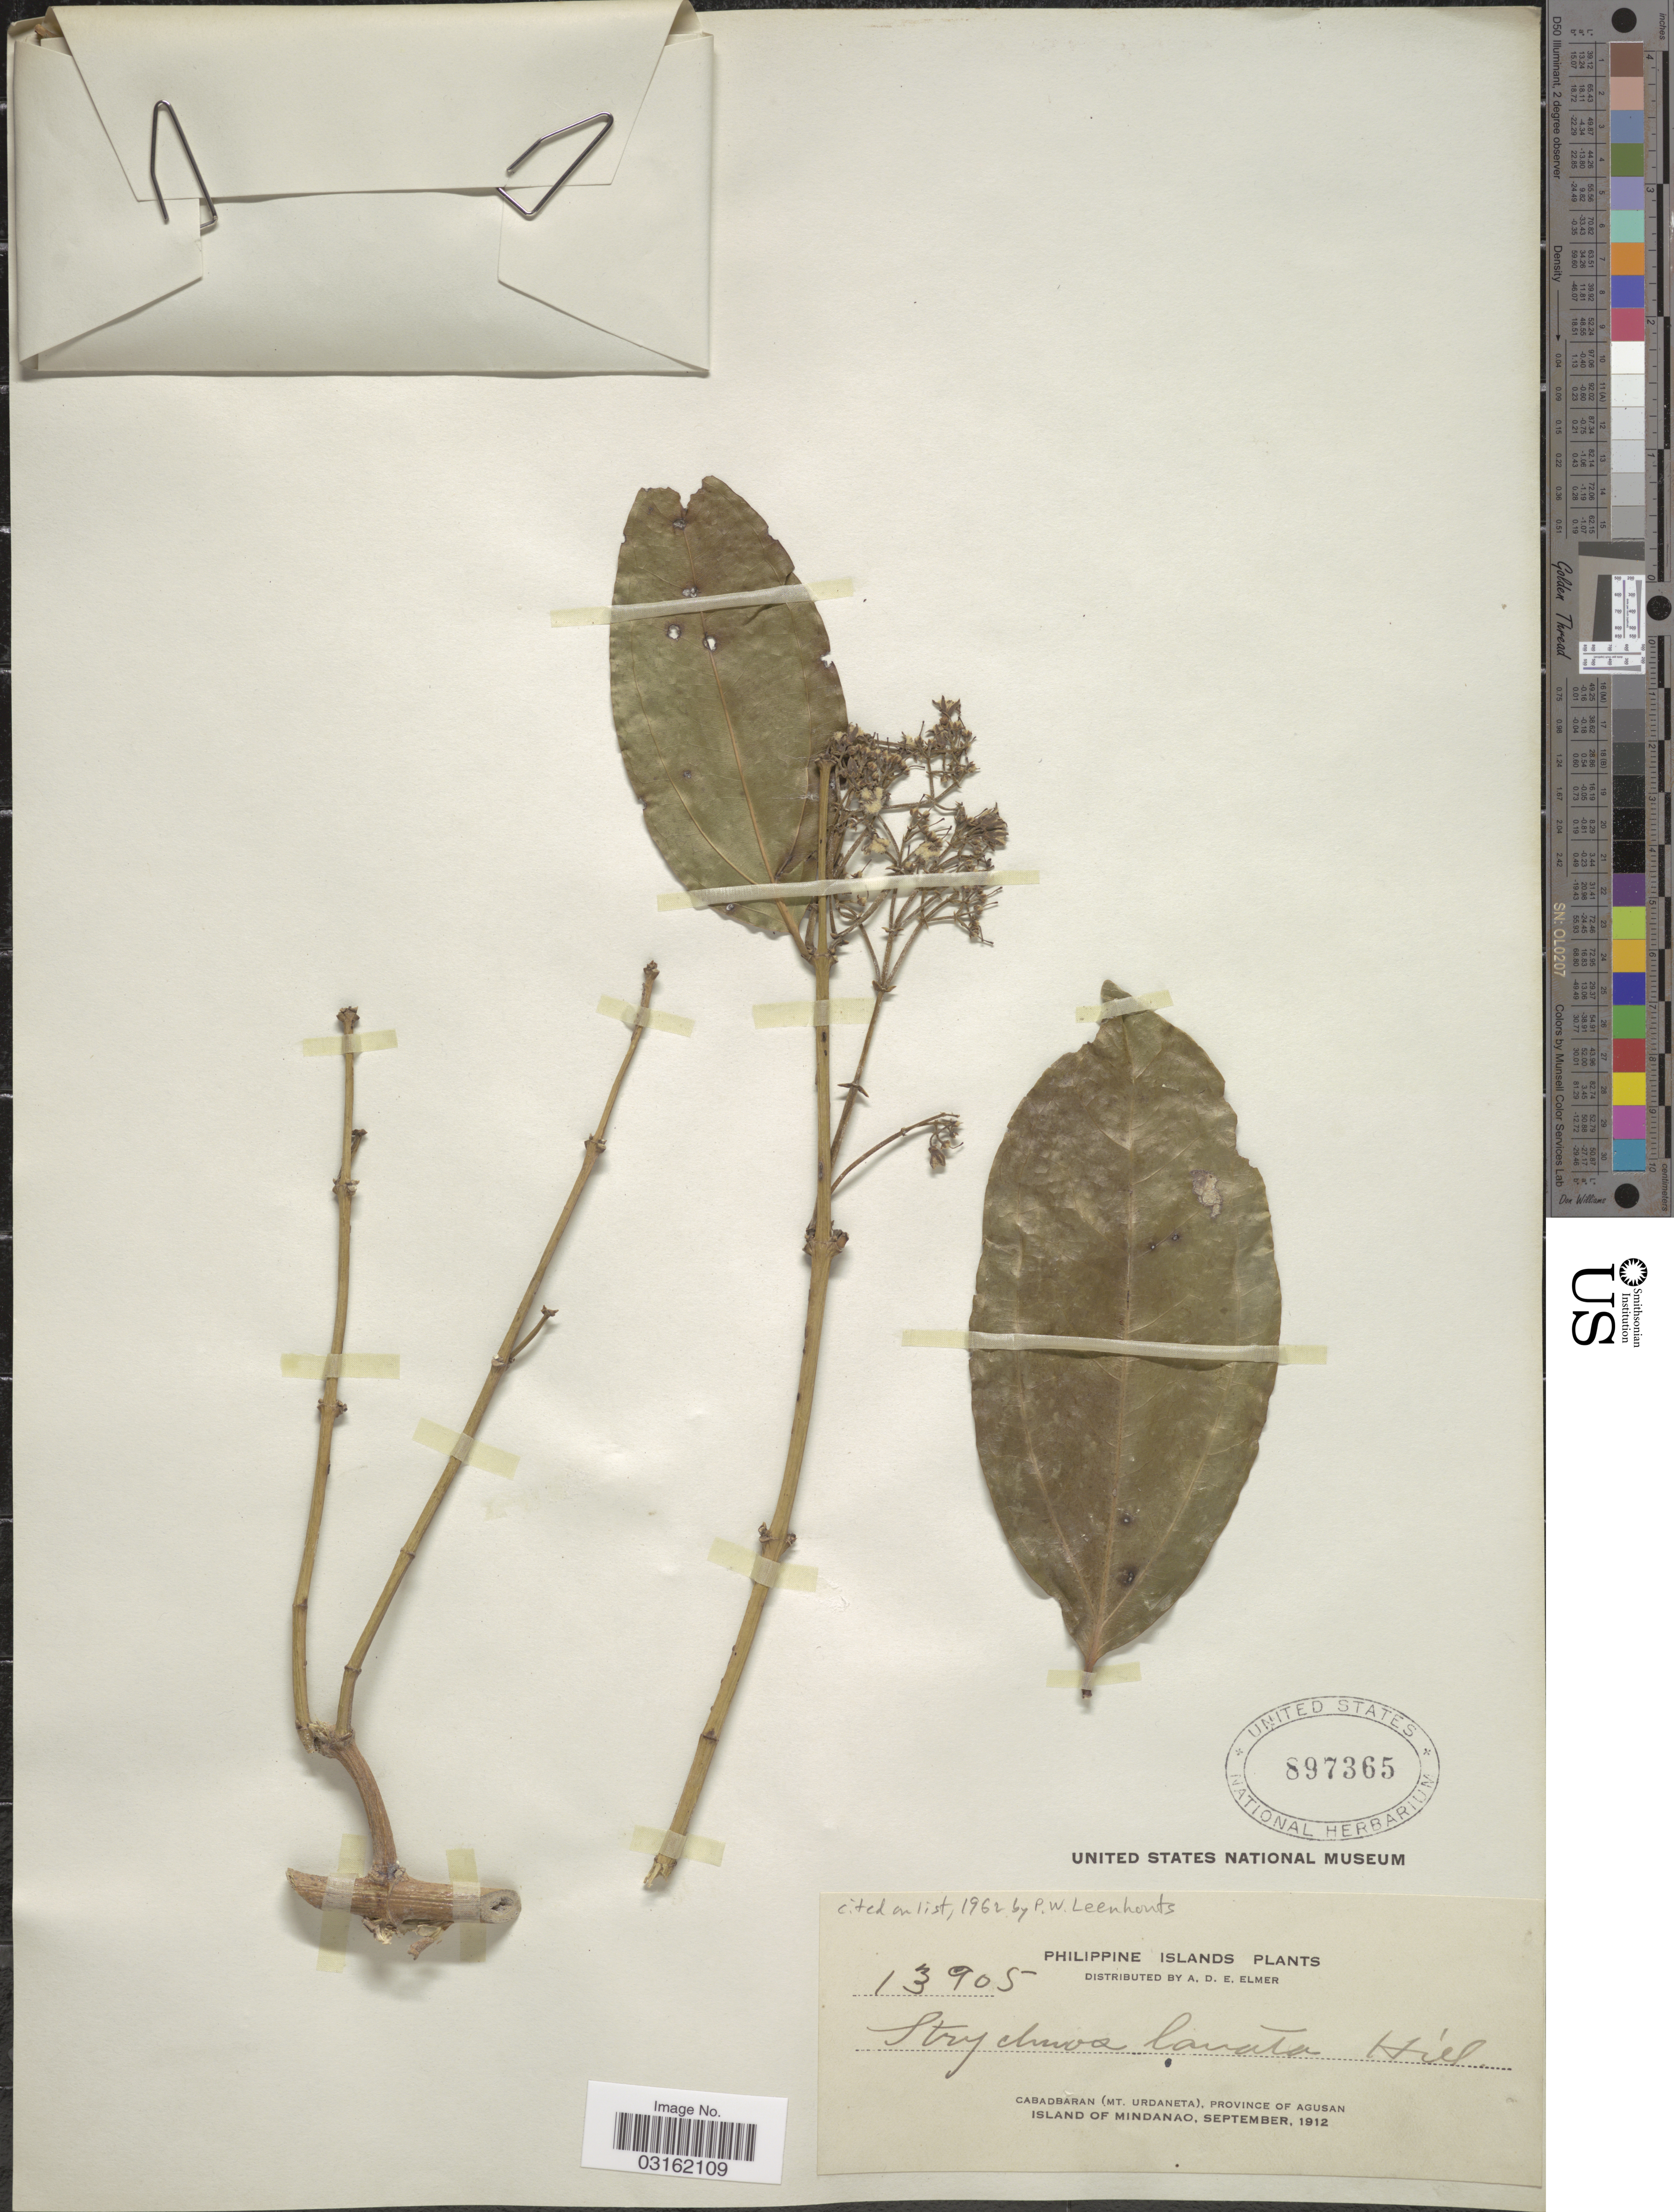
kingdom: Plantae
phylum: Tracheophyta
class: Magnoliopsida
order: Gentianales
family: Loganiaceae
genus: Strychnos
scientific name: Strychnos lanata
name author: A.W. Hill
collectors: A. D. E. Elmer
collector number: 13905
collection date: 1912-12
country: Philippines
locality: Philippine Islands, Cabadbaran (Mt. Urdaneta), Province of Agusan, Island of Mindanao.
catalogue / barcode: US 897365